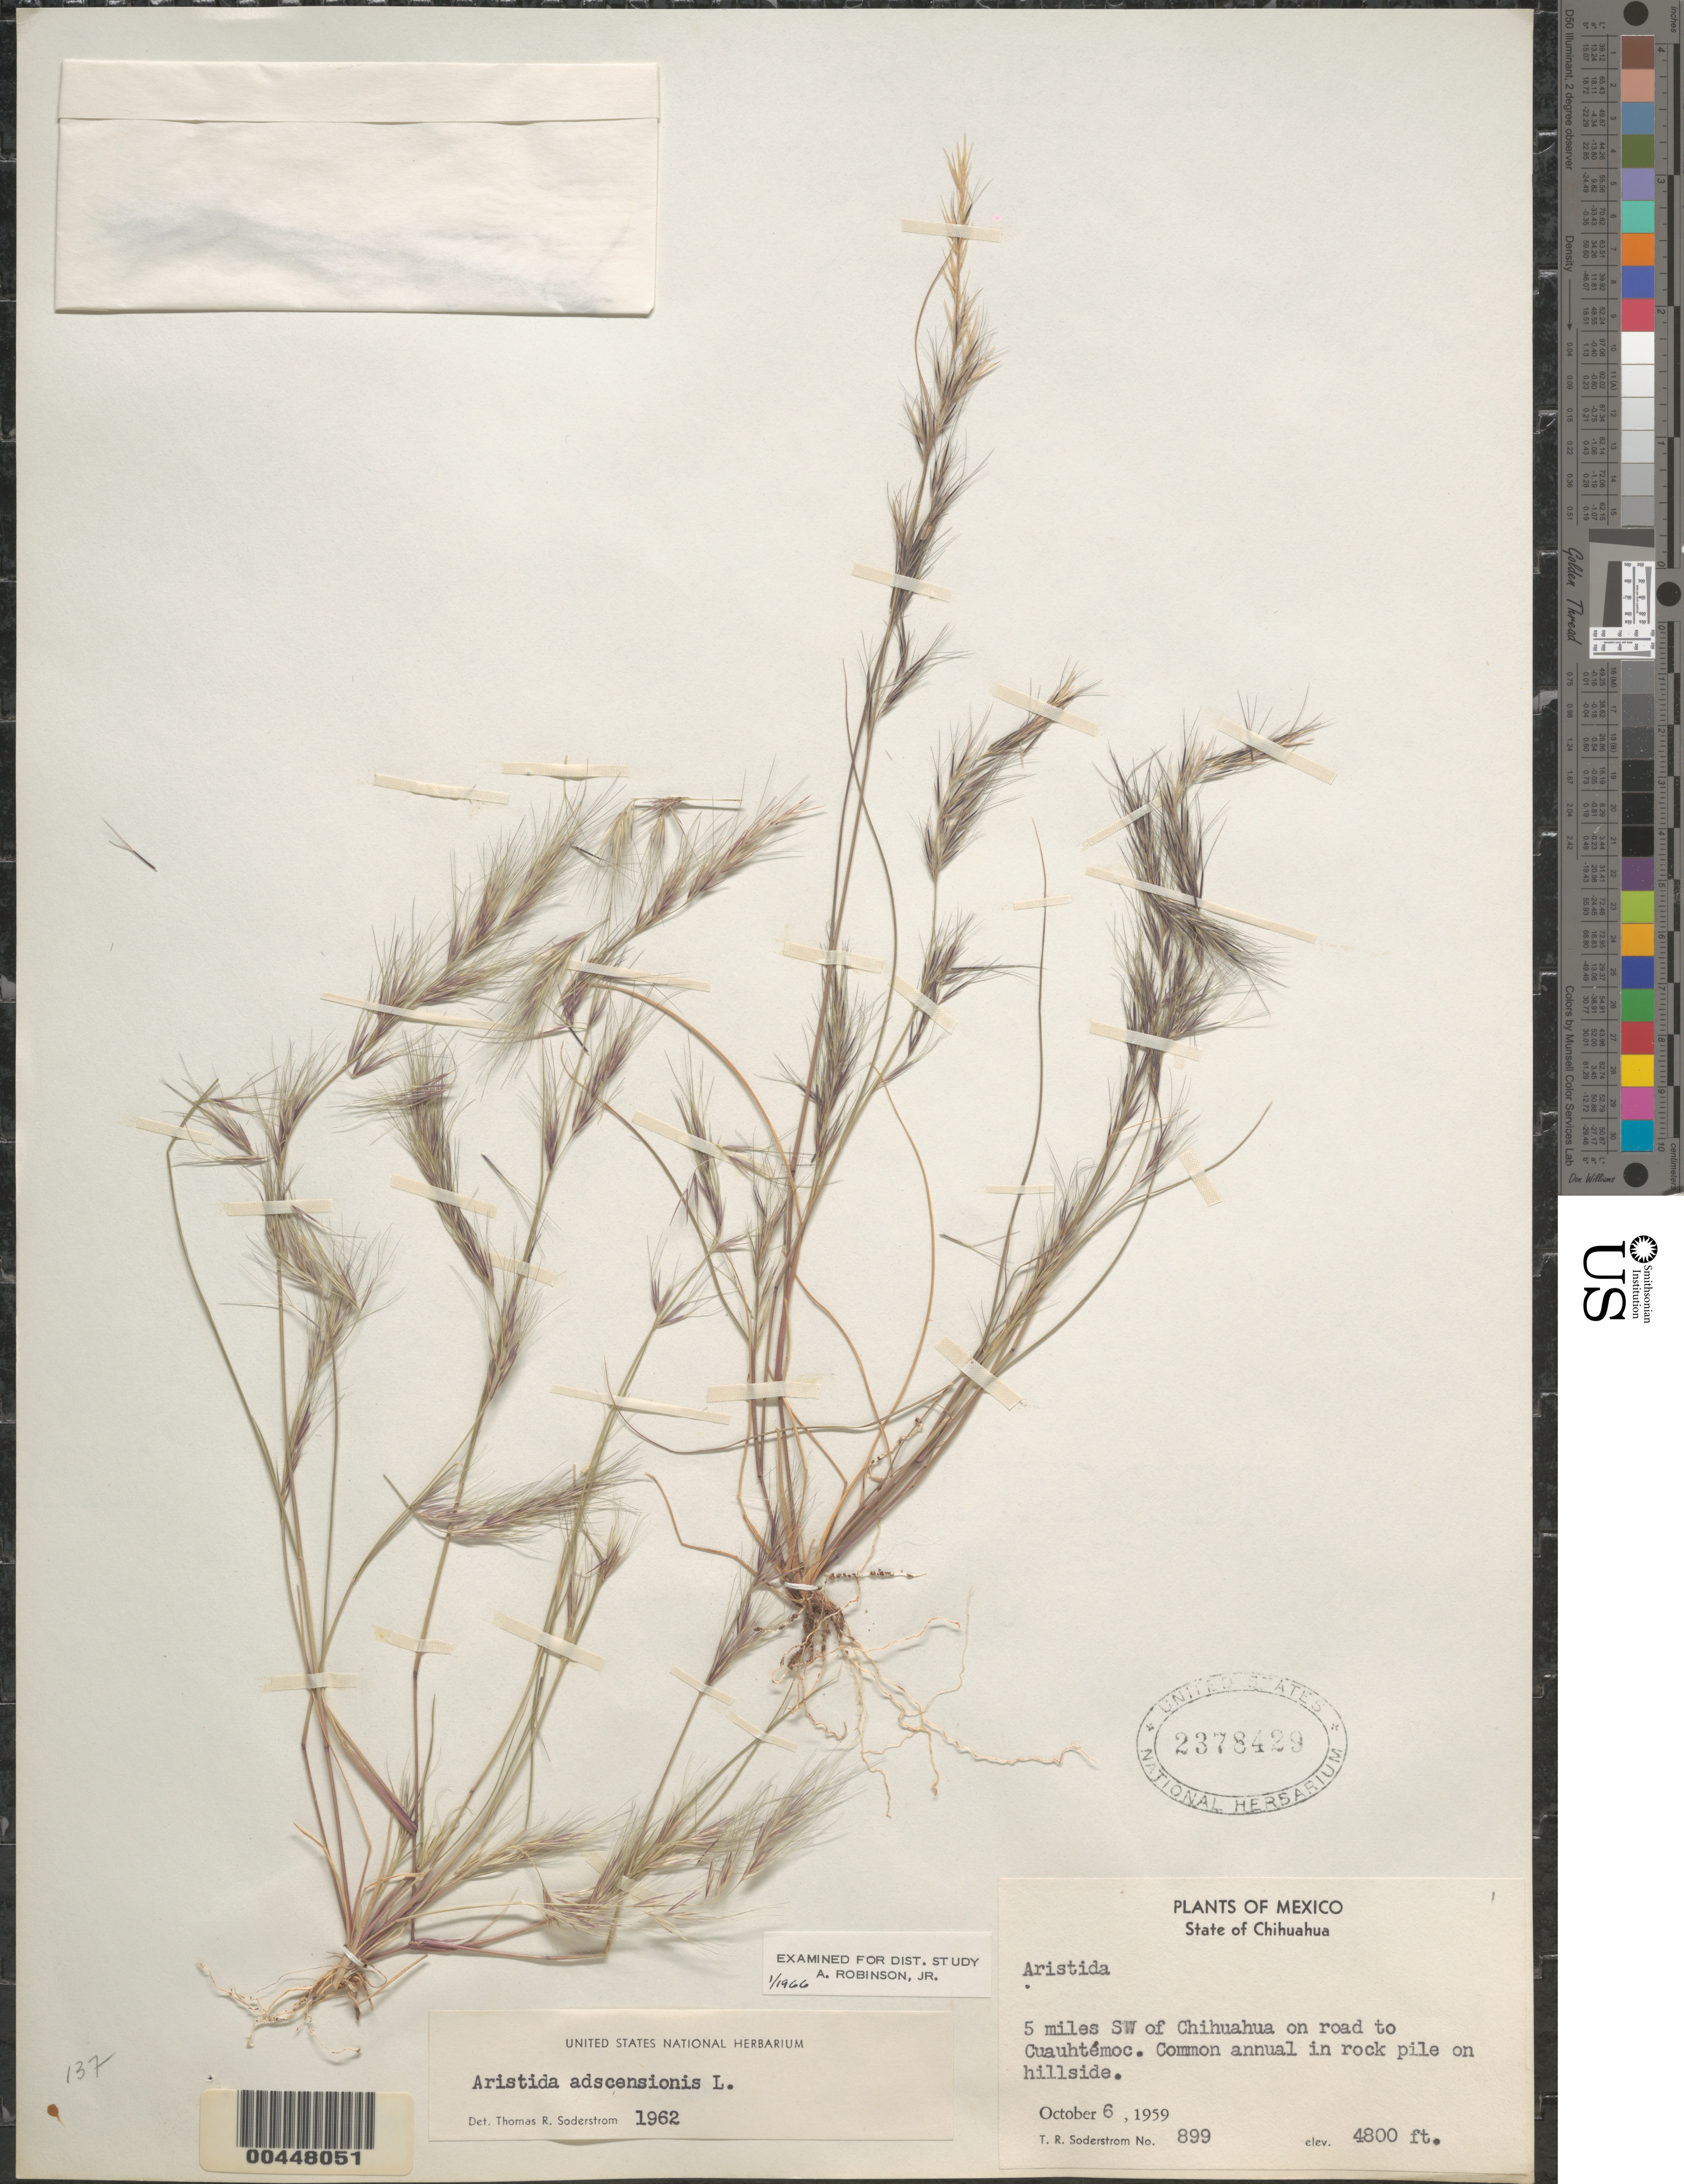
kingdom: Plantae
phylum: Tracheophyta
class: Liliopsida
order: Poales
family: Poaceae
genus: Aristida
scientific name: Aristida adscensionis var. adscensionis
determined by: Soderstrom, T. R.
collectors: T. R. Soderstrom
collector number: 899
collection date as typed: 6 Oct 1959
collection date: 1959-10-06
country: Mexico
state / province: Chihuahua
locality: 5 miles SW of Chihuahua on road to Cuauhtémoc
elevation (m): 1463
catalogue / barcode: US 2378429